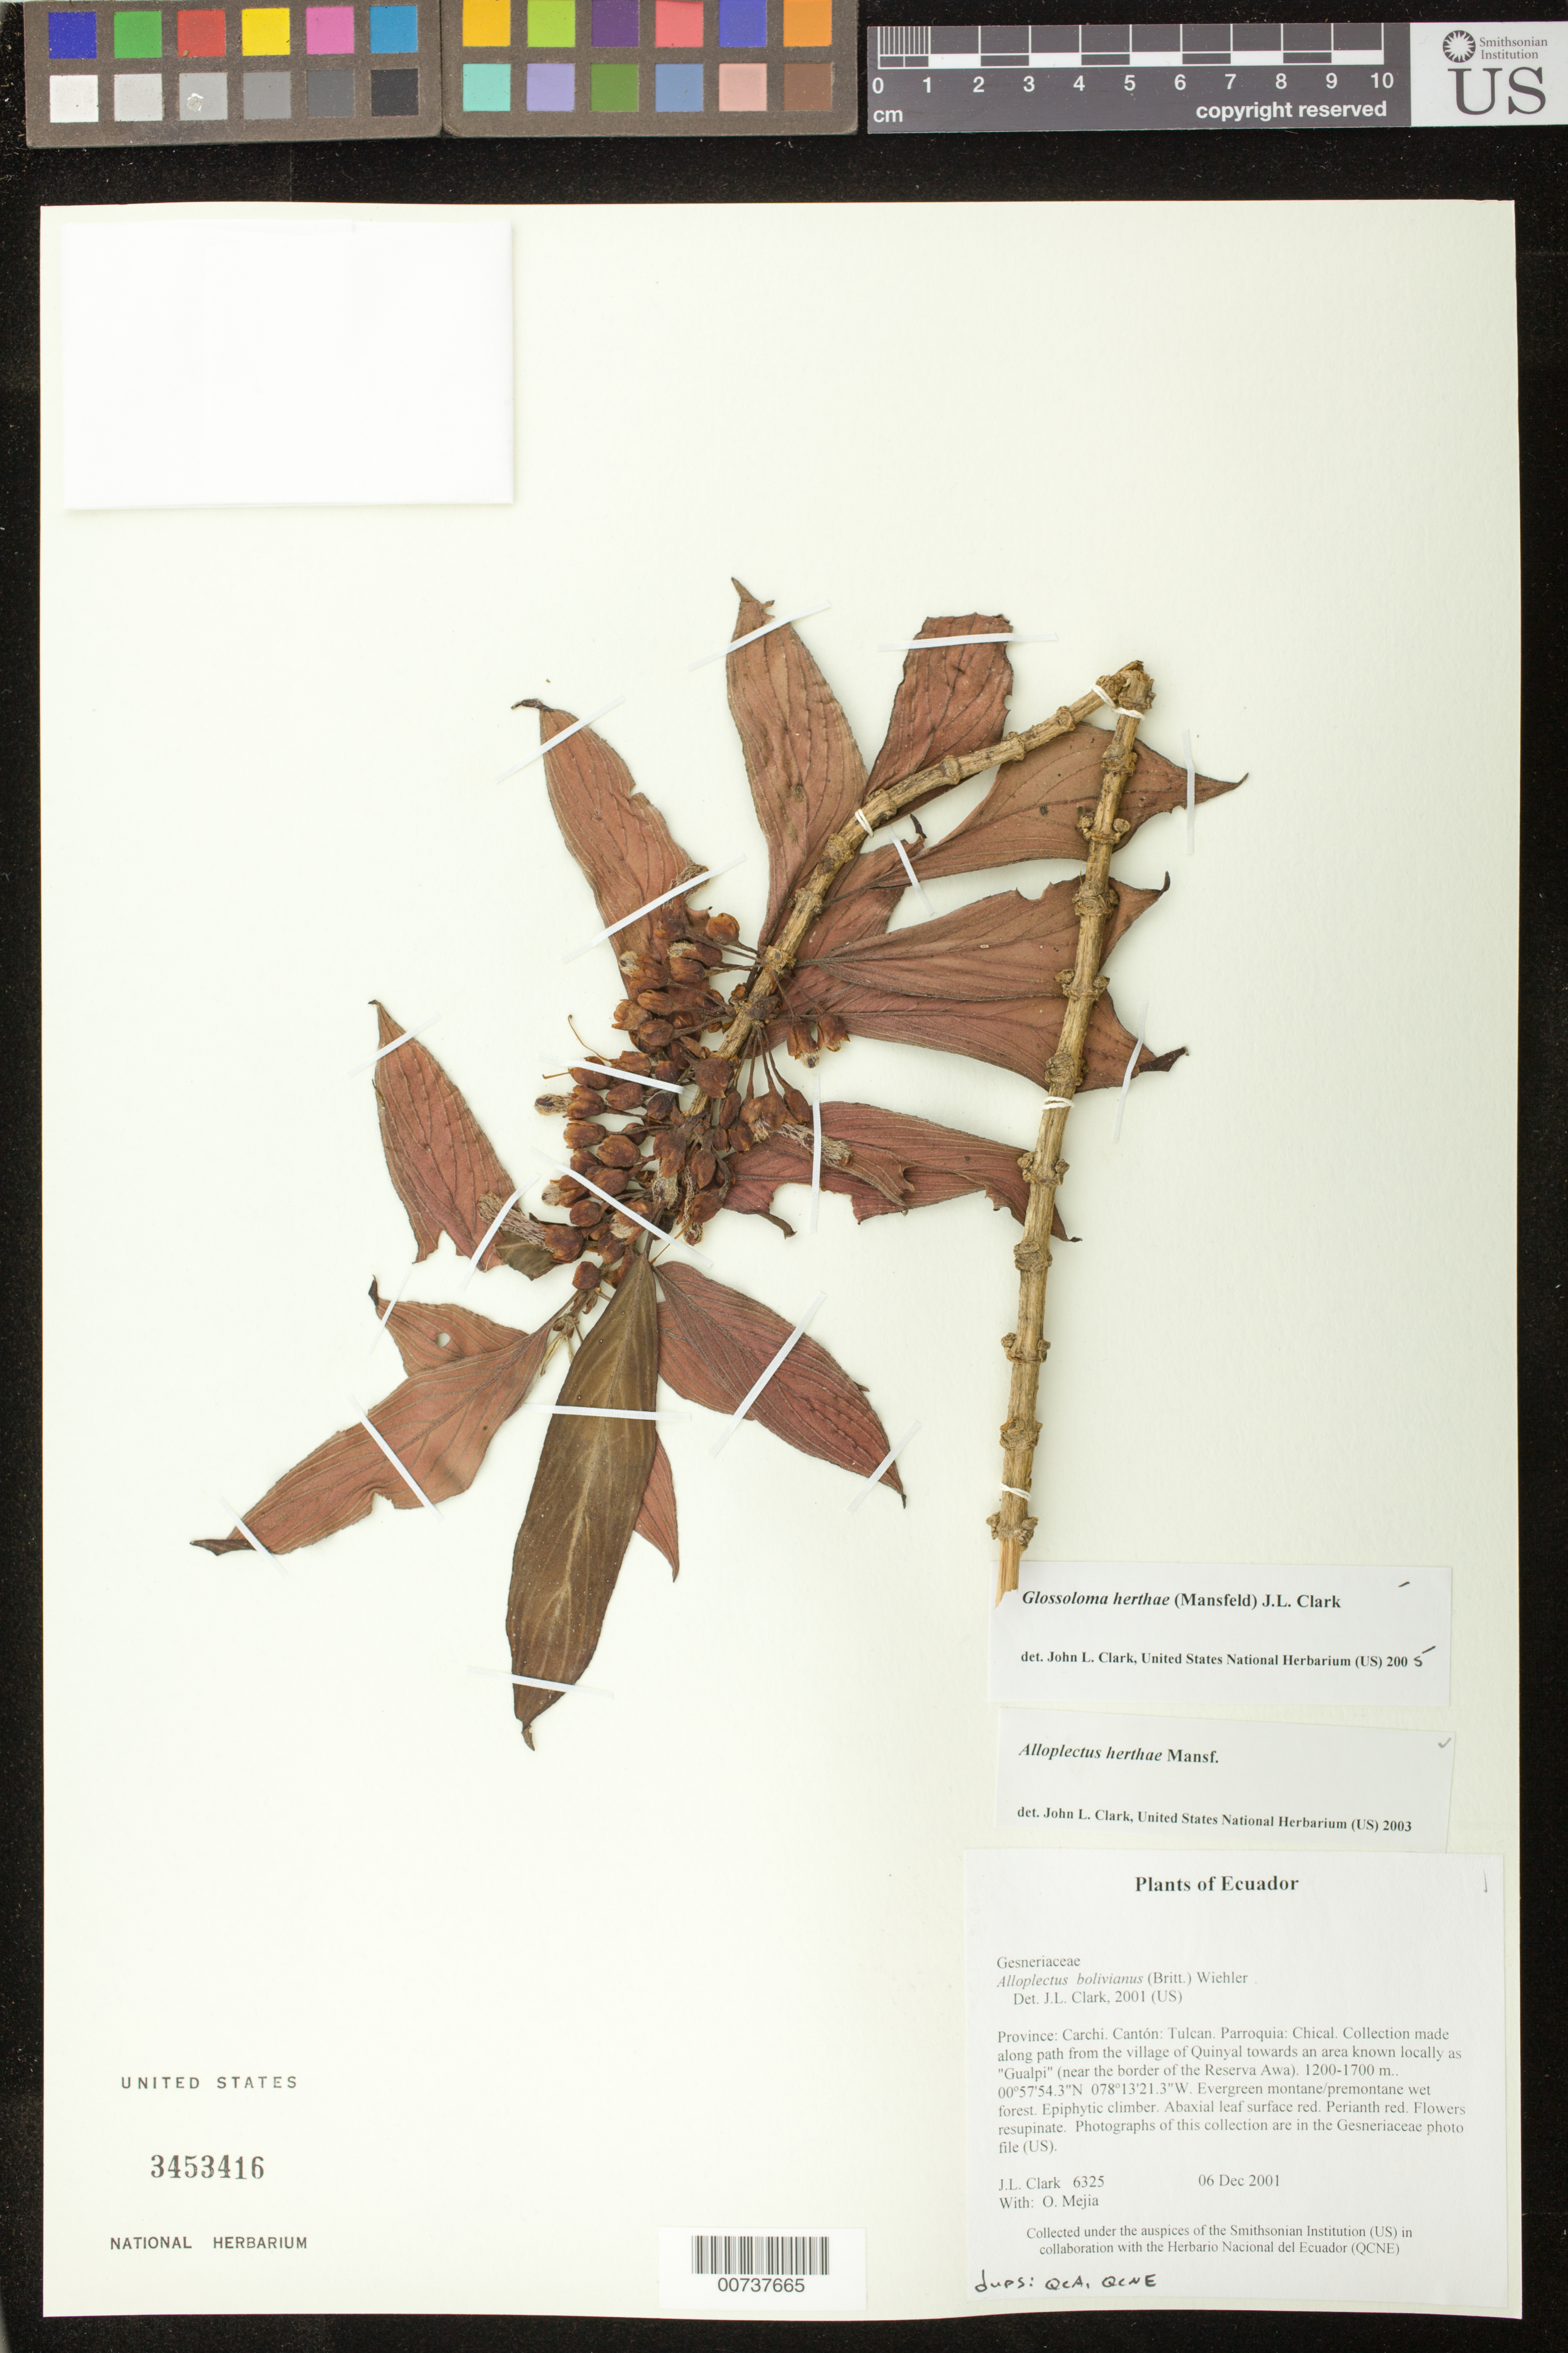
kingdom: Plantae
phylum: Tracheophyta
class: Magnoliopsida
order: Lamiales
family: Gesneriaceae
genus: Glossoloma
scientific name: Glossoloma herthae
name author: (Mansf.) J.L. Clark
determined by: Clark, J. L., (SEL), The Marie Selby Botanical Garden (UNITED STATES)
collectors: J. L. Clark & O. Mejia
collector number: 6325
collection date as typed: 06 Dec 2001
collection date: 2001-12-06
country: Ecuador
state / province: Carchi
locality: Tulcan. Parroquia: Chical. Collection made along path from the village of Quinyal towards an area known locally as "Gualpi" (near the border of the Reserva Awa).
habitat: Evergreen montane/premontane wet forest.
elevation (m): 1200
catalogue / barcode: US 3453416